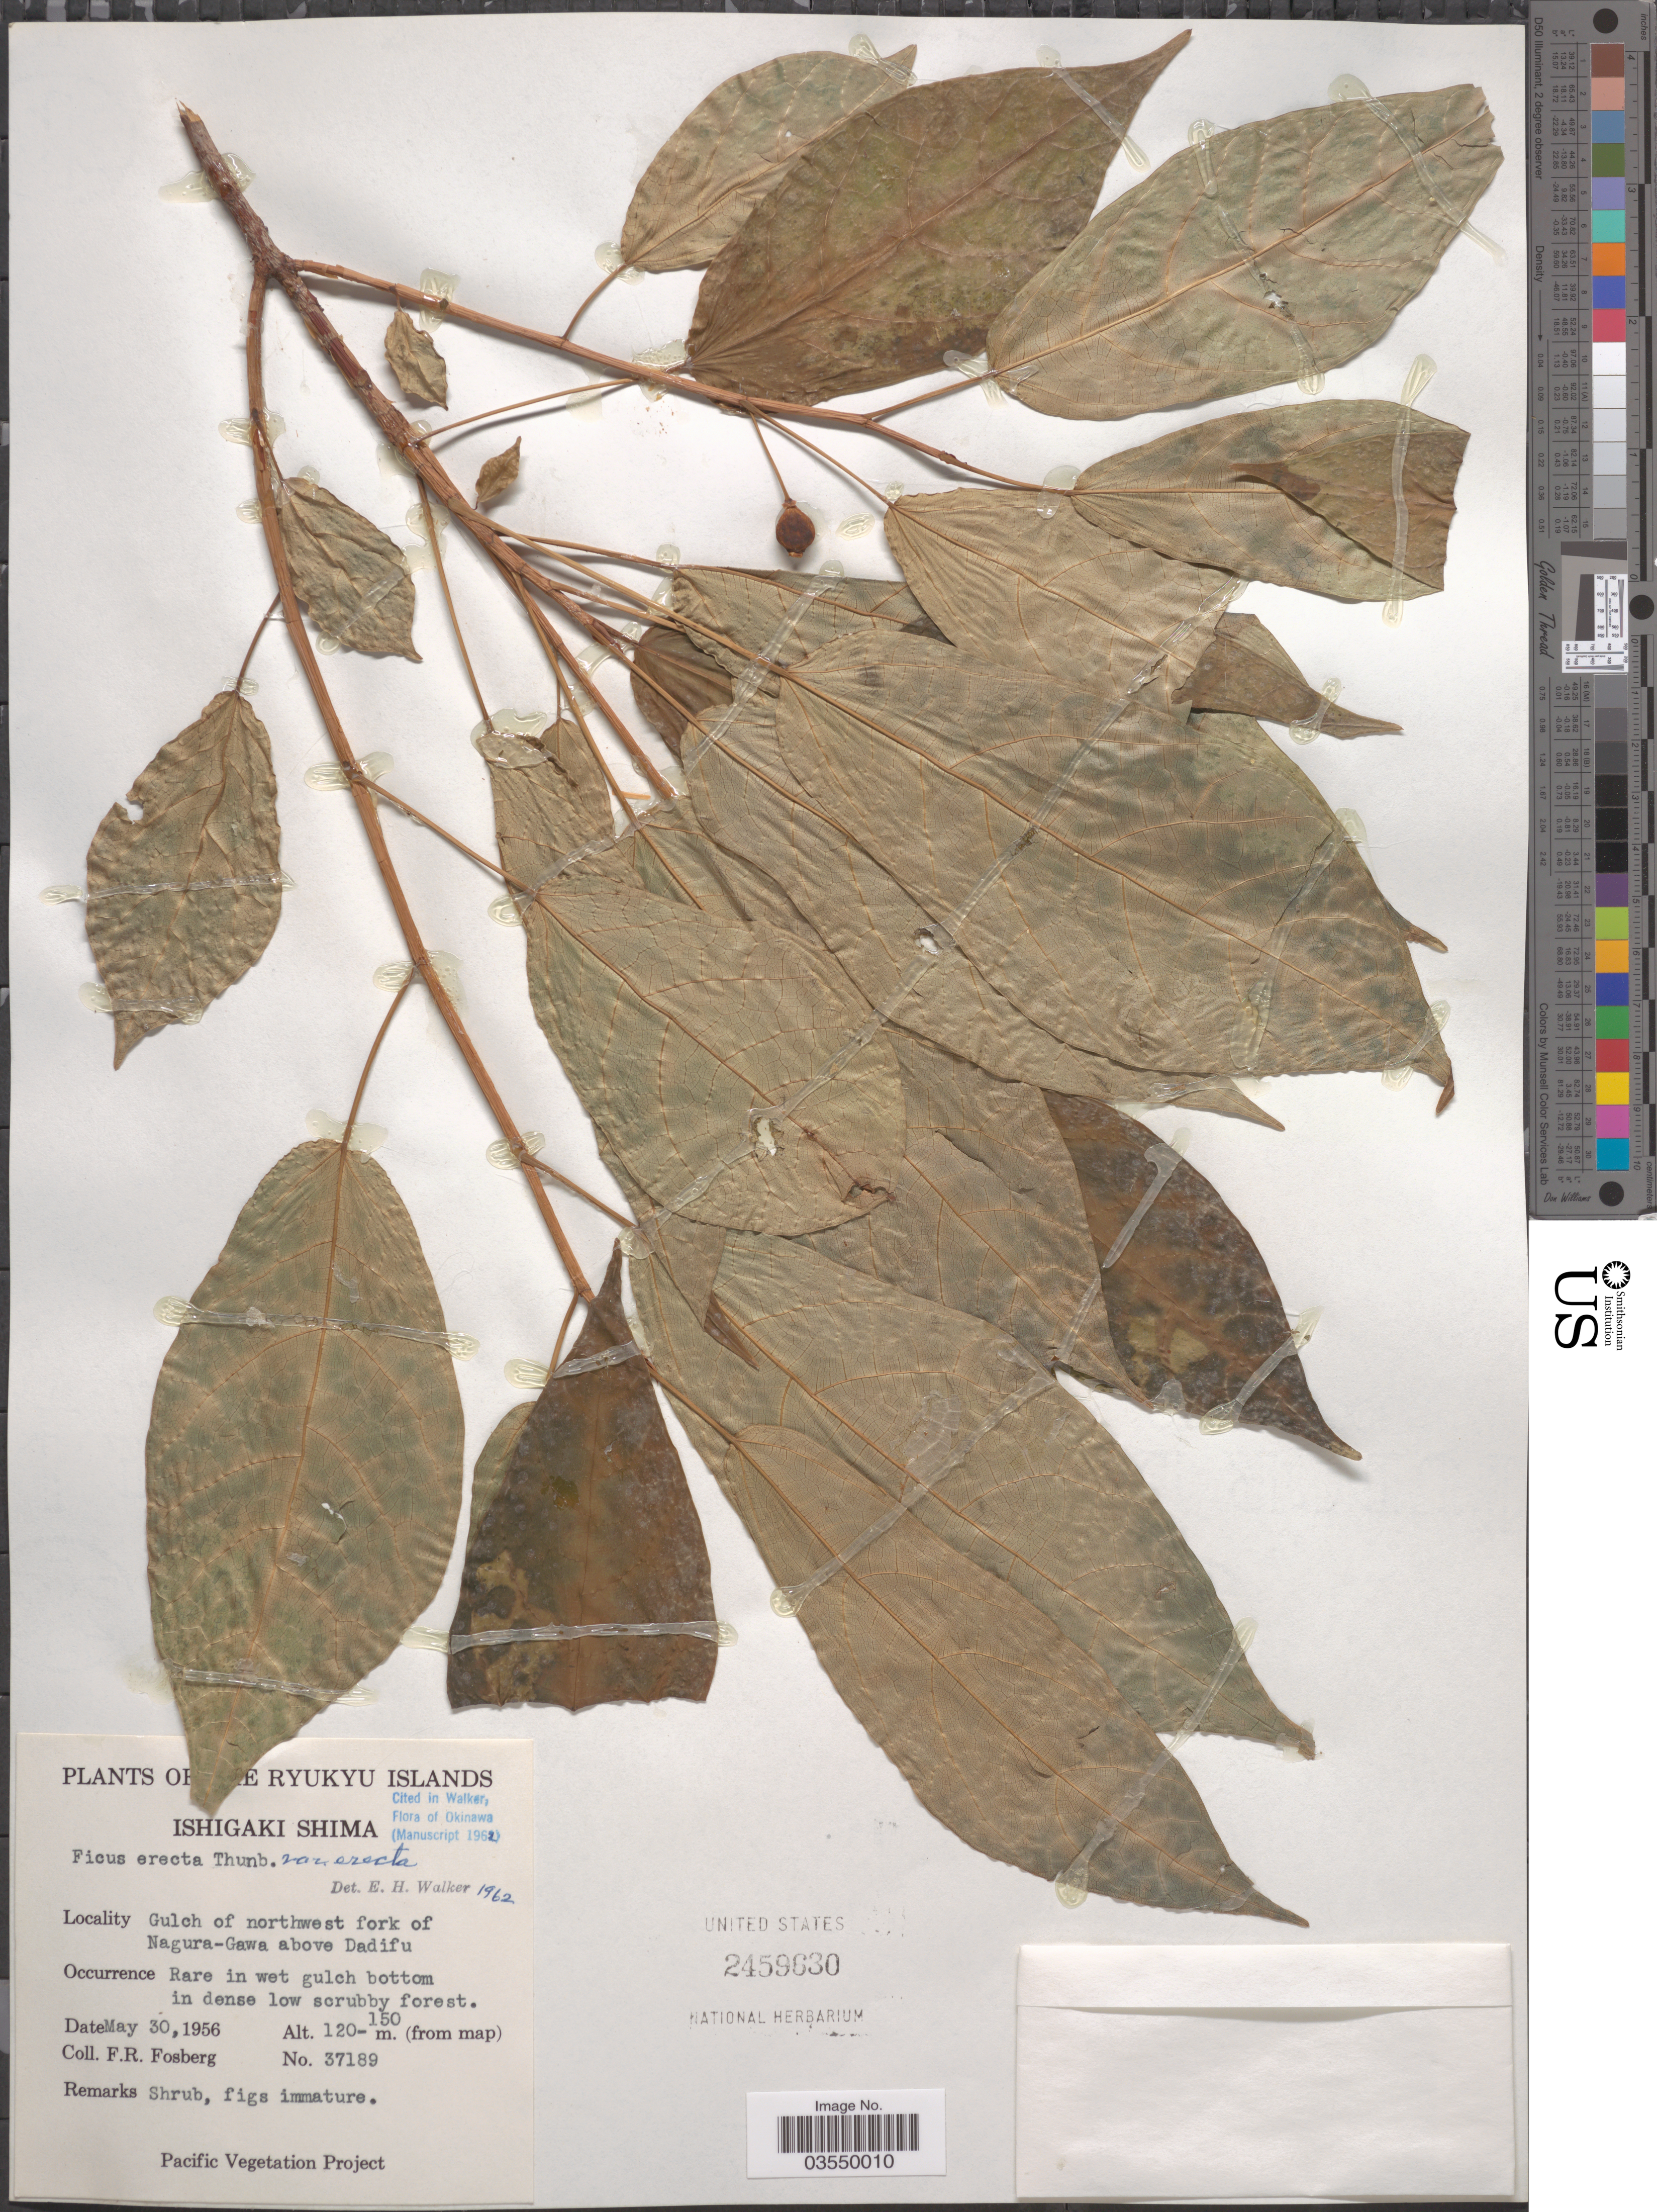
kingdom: Plantae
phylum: Tracheophyta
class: Magnoliopsida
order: Rosales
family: Moraceae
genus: Ficus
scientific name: Ficus erecta var. erecta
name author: Thunb.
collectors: F. R. Fosberg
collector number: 37189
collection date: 1956-05-30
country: Japan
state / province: Okinawa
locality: Ryukyu Islands. Ishigaki Shima. Gulch of northwest fork of Nagura-Gawa above Dadifu.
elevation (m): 120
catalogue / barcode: US 2459630